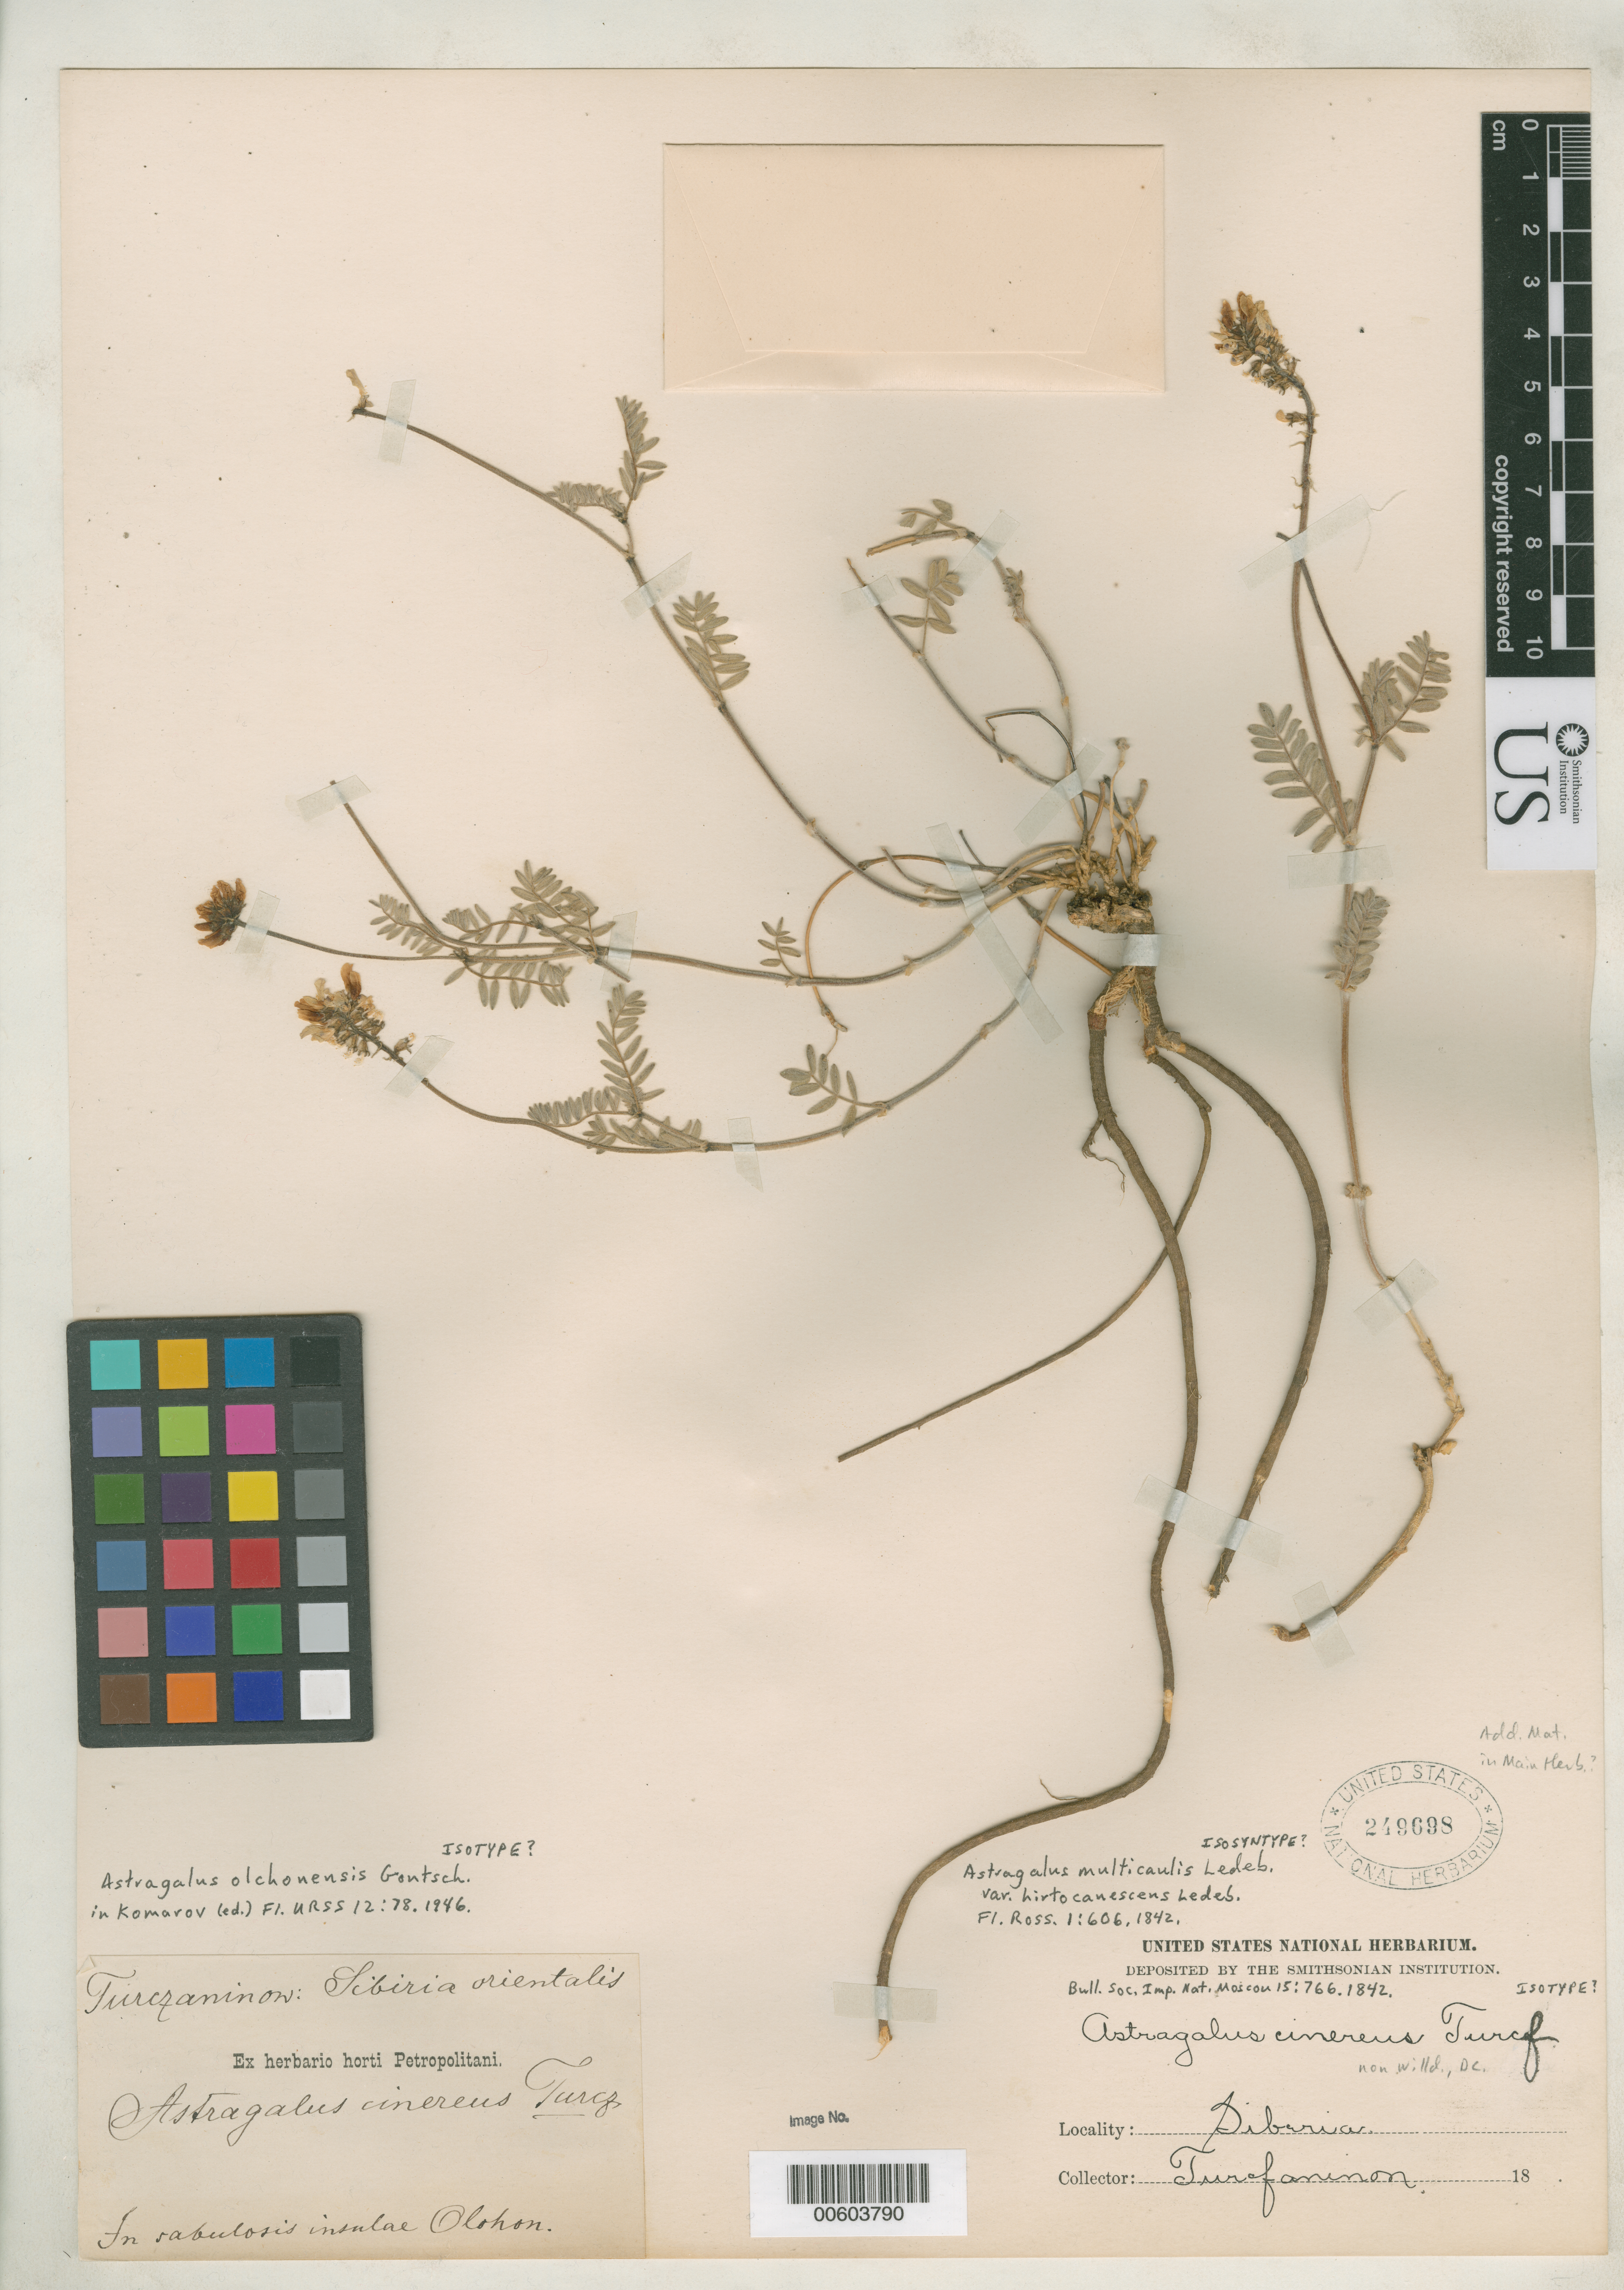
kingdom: Plantae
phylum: Tracheophyta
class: Magnoliopsida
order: Fabales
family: Fabaceae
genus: Astragalus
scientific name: Astragalus cinereus Turcz., nom. illeg.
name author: Turcz.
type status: Possible Type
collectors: P. Turczaninov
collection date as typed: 18--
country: Russian Federation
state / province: Siberia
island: Ol'khon Island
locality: In sabulosis insulae Olchon.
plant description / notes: Protologue (for Astragalus cinereus Turcz.), "A. multicaulis var. cinerea Turcz. pl. exs. et cat. pl. Baic. Dah. sub n. 350.... In arenosis insulae Olchon. Floret Junio." Protologue (A. multicaulis var. hirtocanescens Ledeb.), "A. multicaulis var. cinerea. Turcz. l.c. [one of 3 names cited in synonymy, apparently referring to the unpublished name on specimen, same as cited for A. cinereus Turcz.].... in Sibiriae baikalensis arenosis insulae Olchon! (Pall. in Willd. herb., Turcz.)"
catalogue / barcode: US 249698